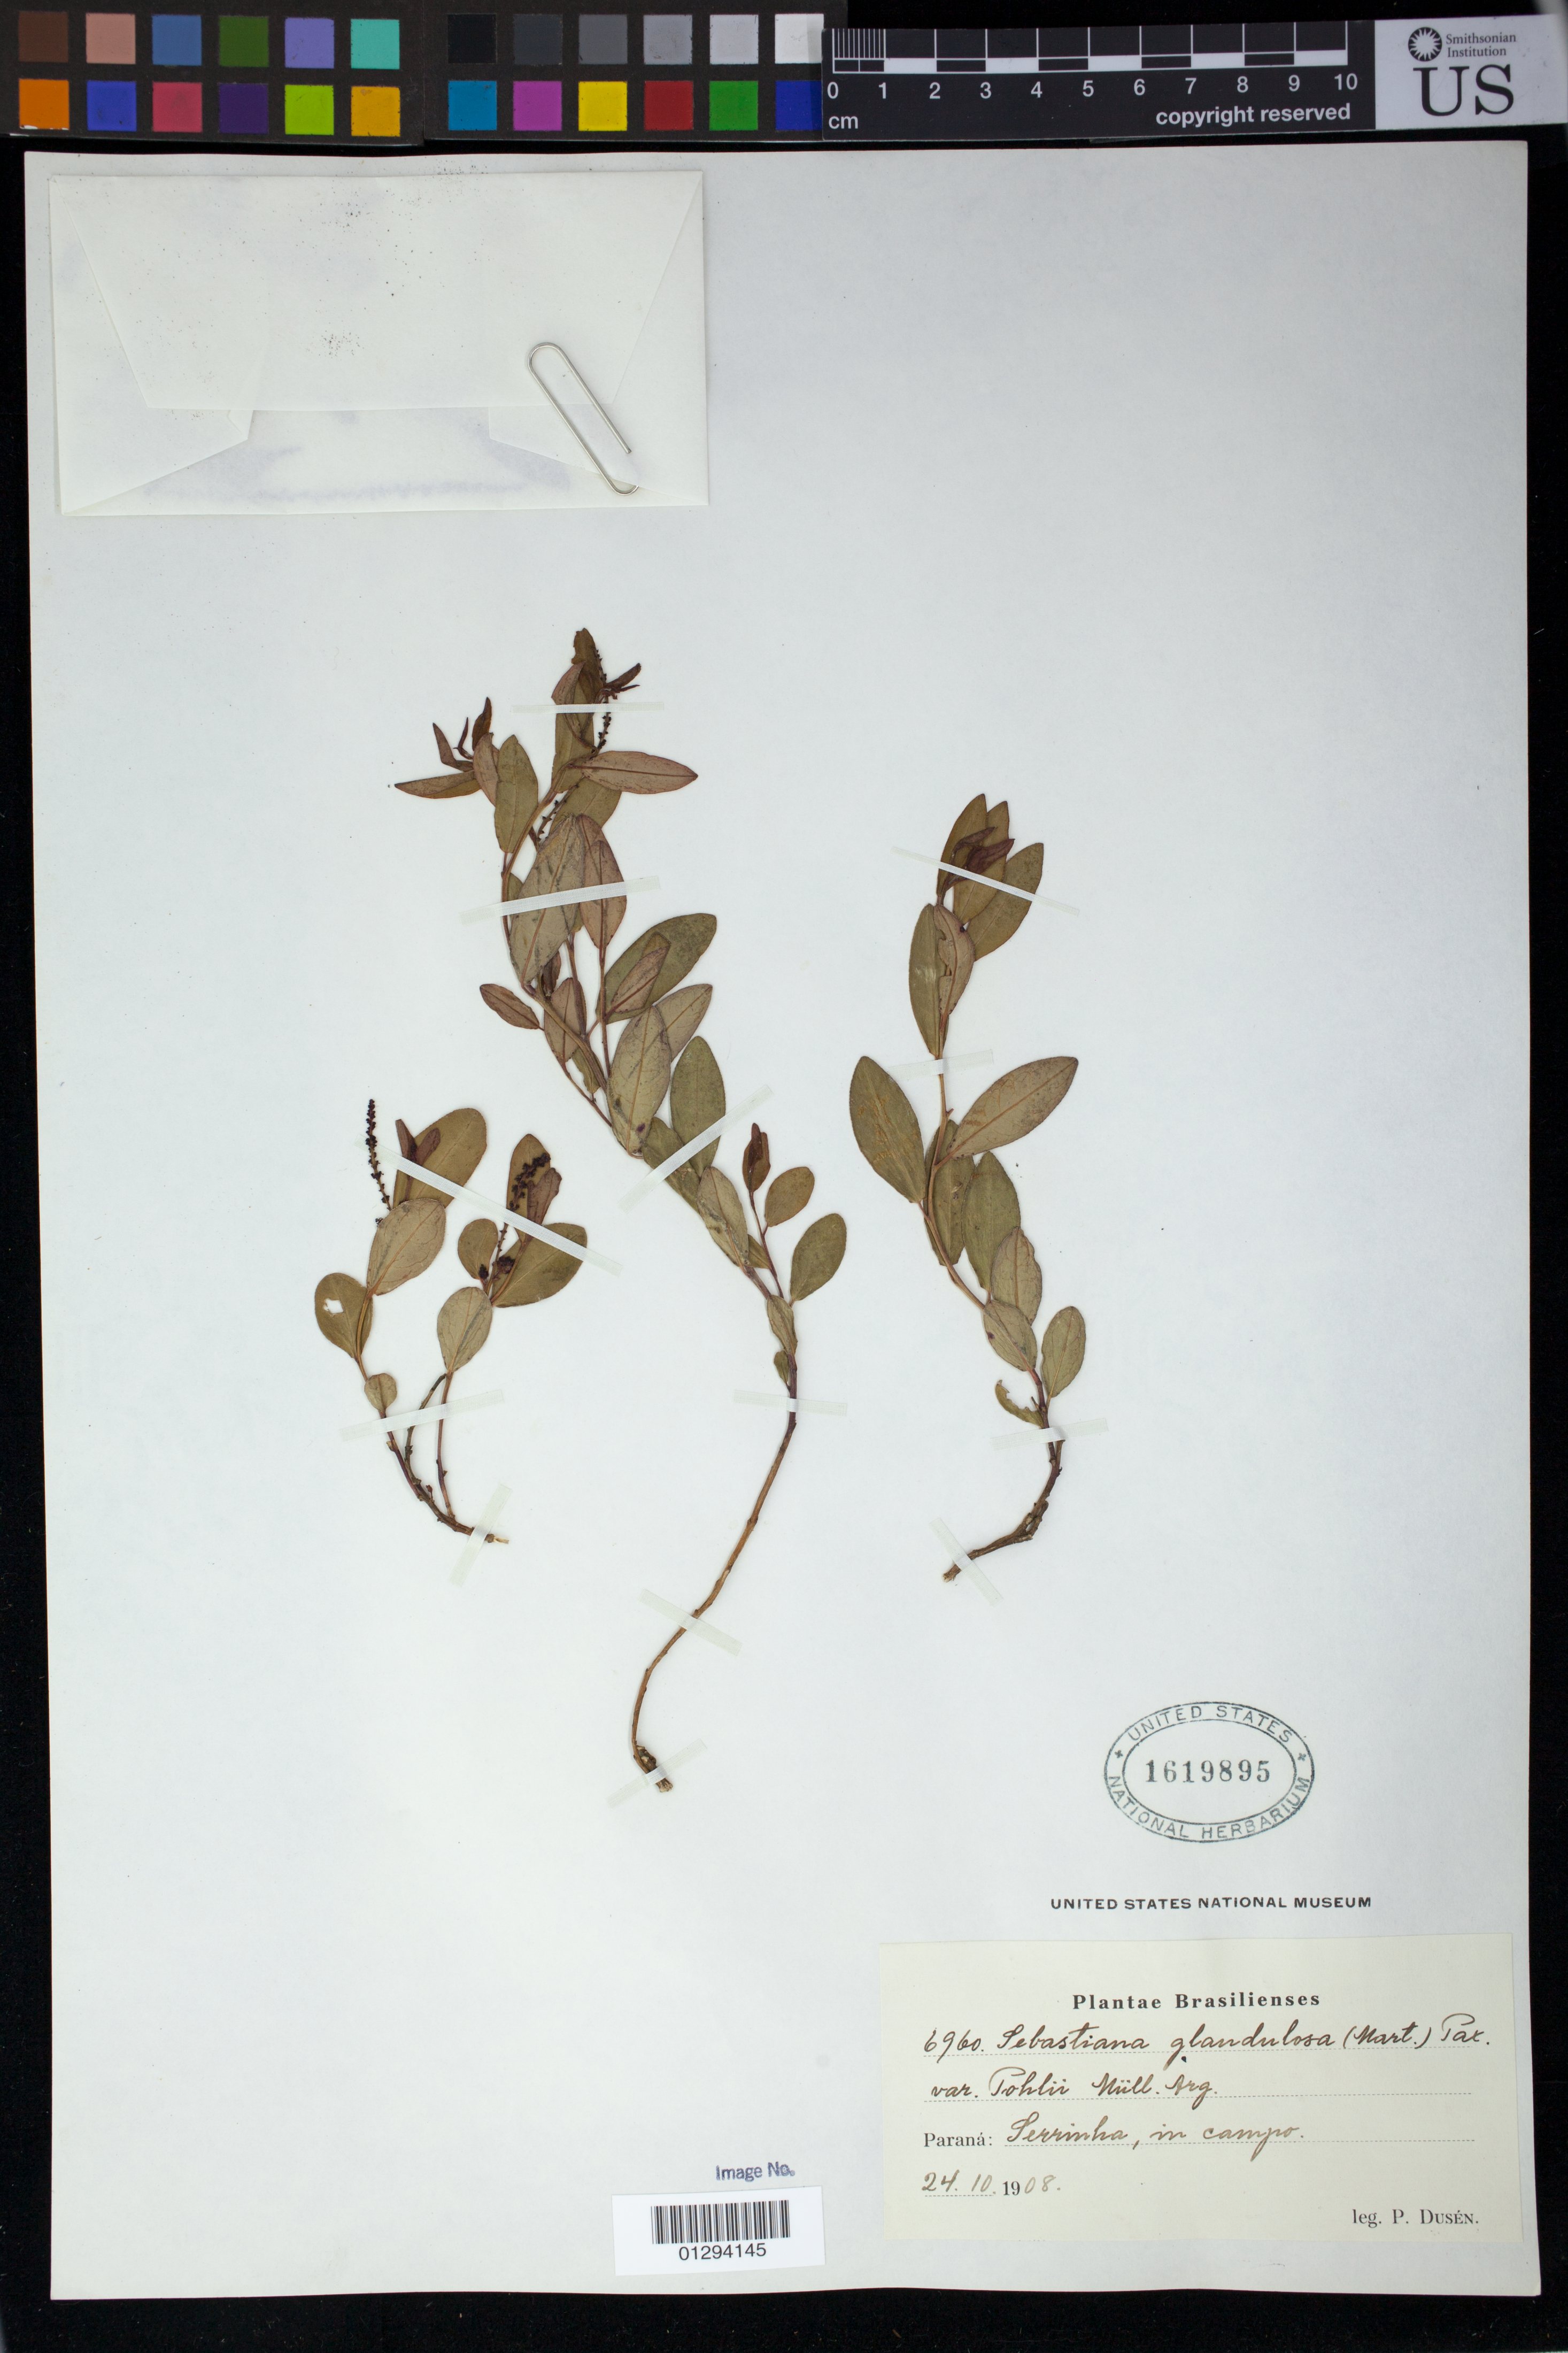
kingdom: Plantae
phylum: Tracheophyta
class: Magnoliopsida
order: Malpighiales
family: Euphorbiaceae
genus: Senefeldera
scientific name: Senefeldera glandulosa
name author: (Sw.) Müll. Arg.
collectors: P. Dusén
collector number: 6960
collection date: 1908-10-24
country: Brazil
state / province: Parana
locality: Serrinha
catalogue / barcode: US 1619895